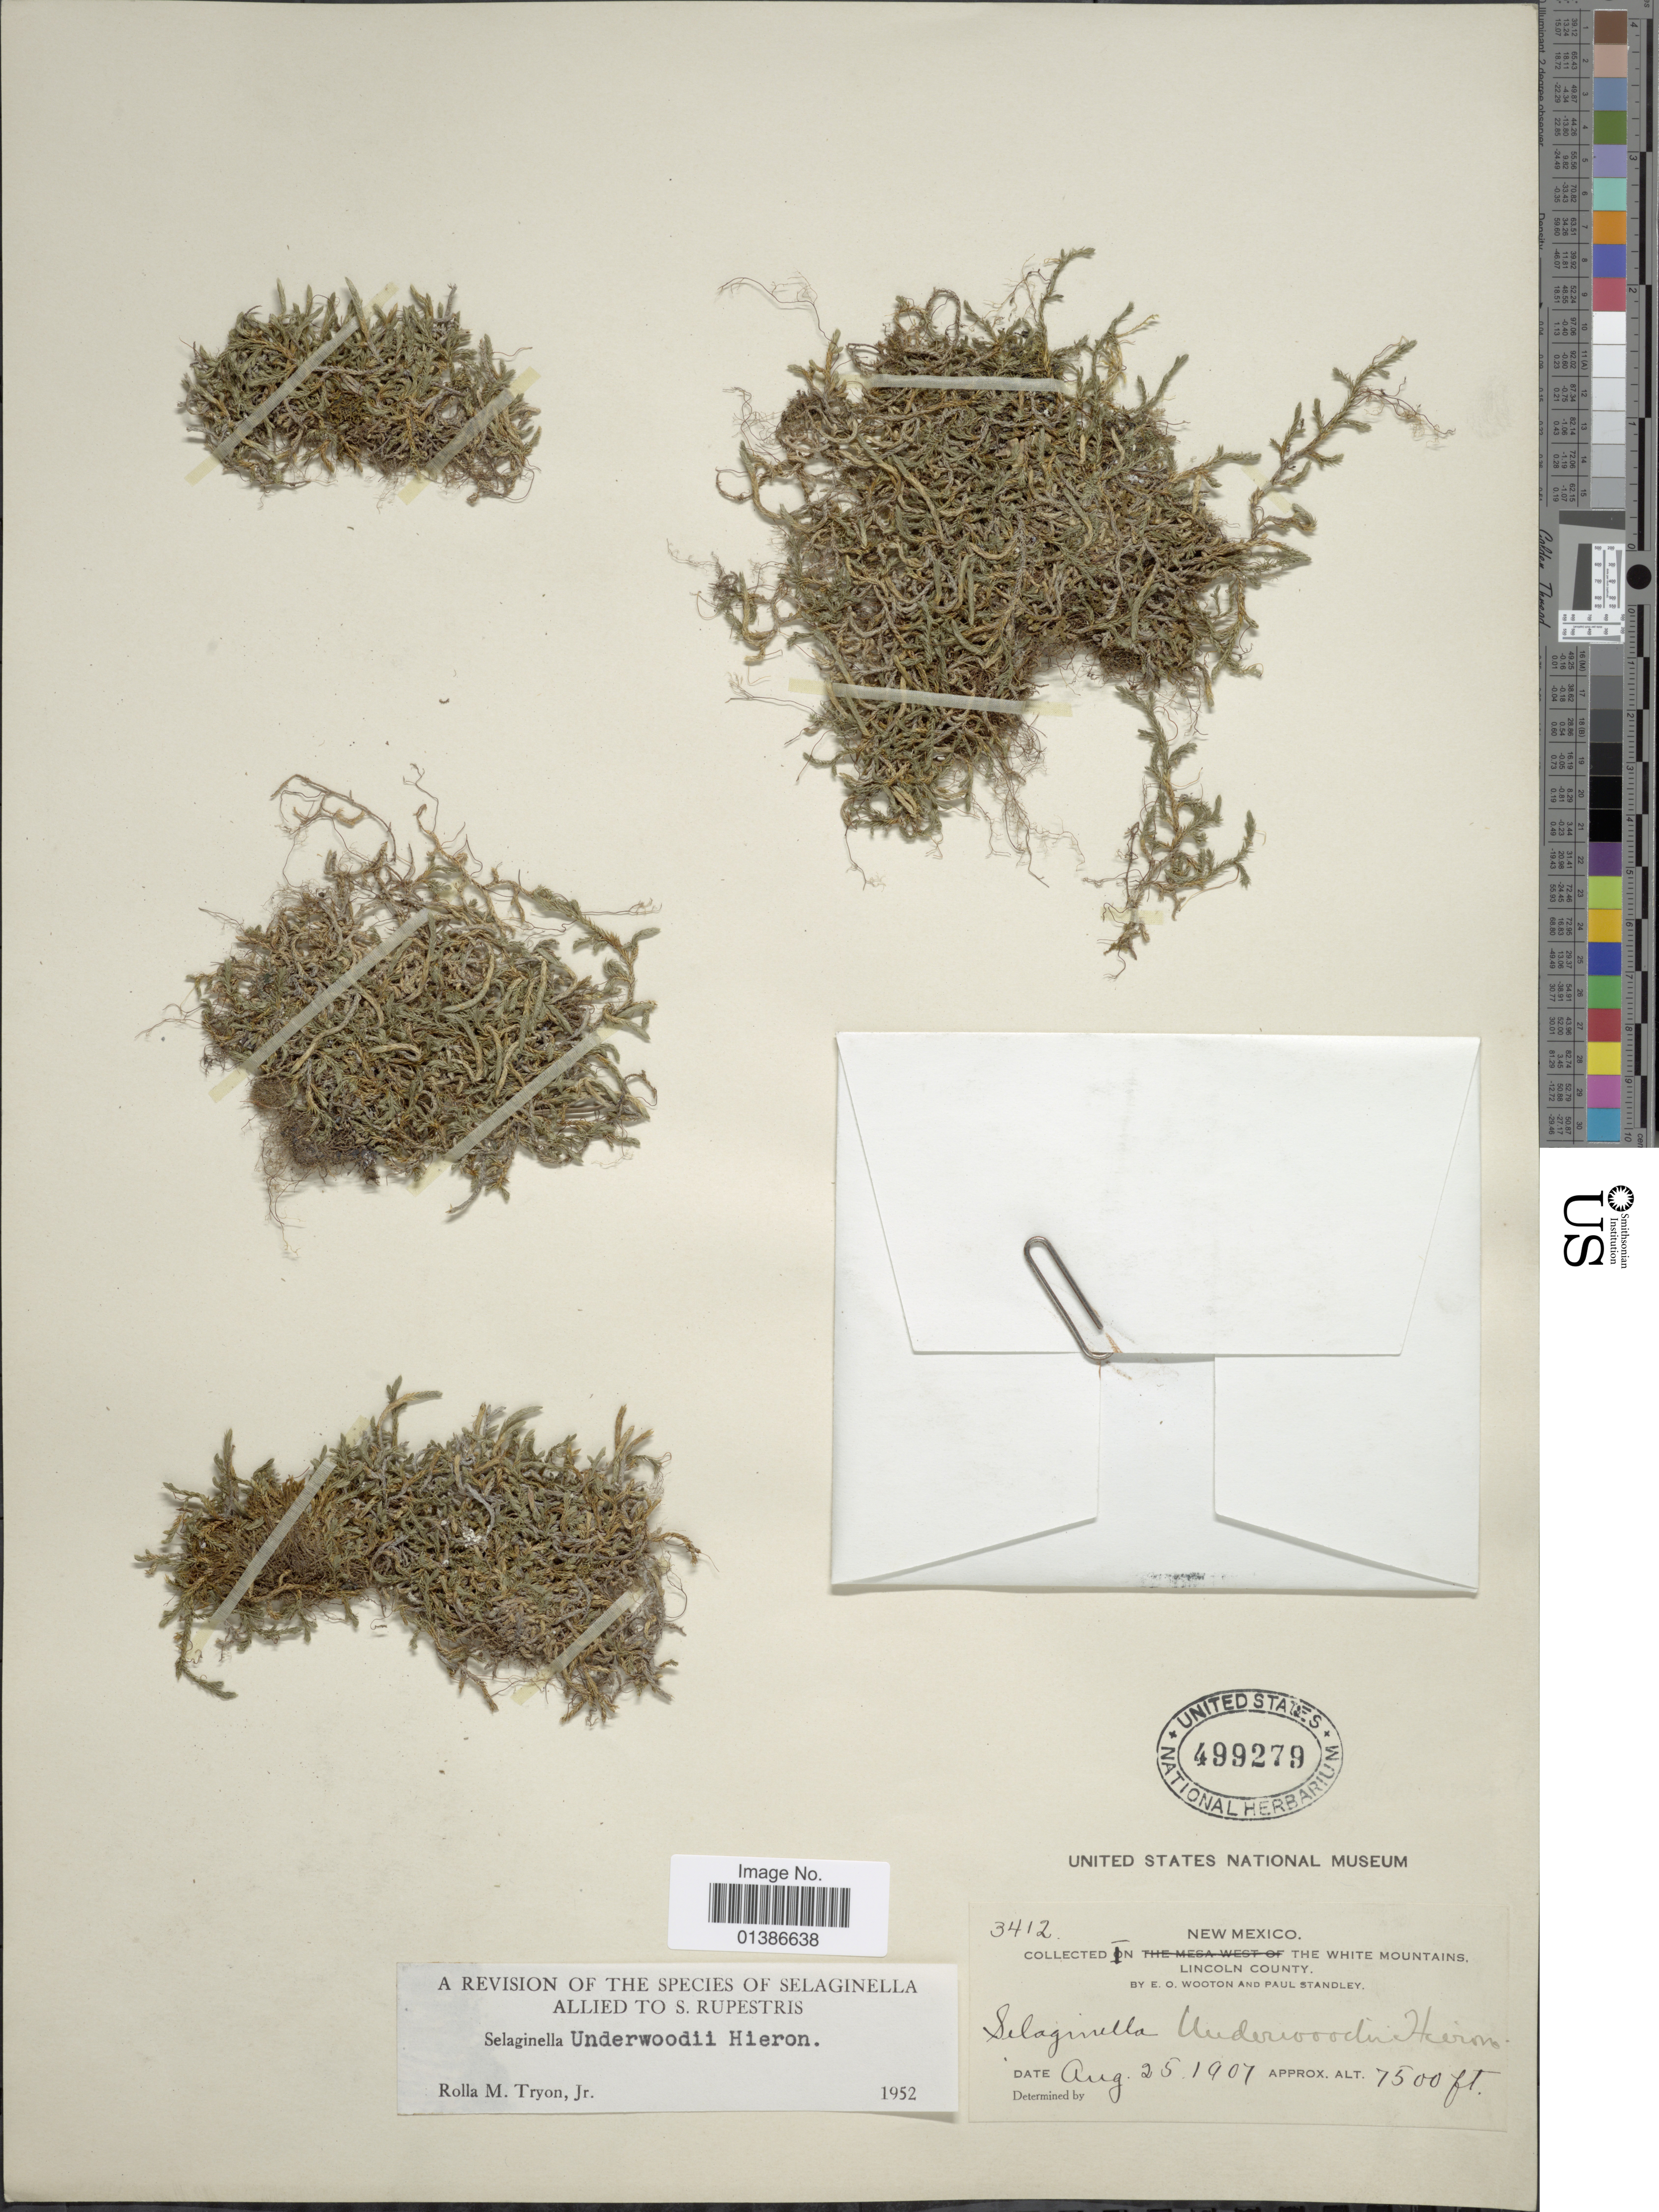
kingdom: Plantae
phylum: Tracheophyta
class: Lycopodiopsida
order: Selaginellales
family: Selaginellaceae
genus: Selaginella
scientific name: Selaginella underwoodii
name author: Hieron.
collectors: E. O. Wooton & P. Standley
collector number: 3412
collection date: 1907-08-25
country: United States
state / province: New Mexico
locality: In the White Mountains, Lincoln County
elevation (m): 2286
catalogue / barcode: US 499279